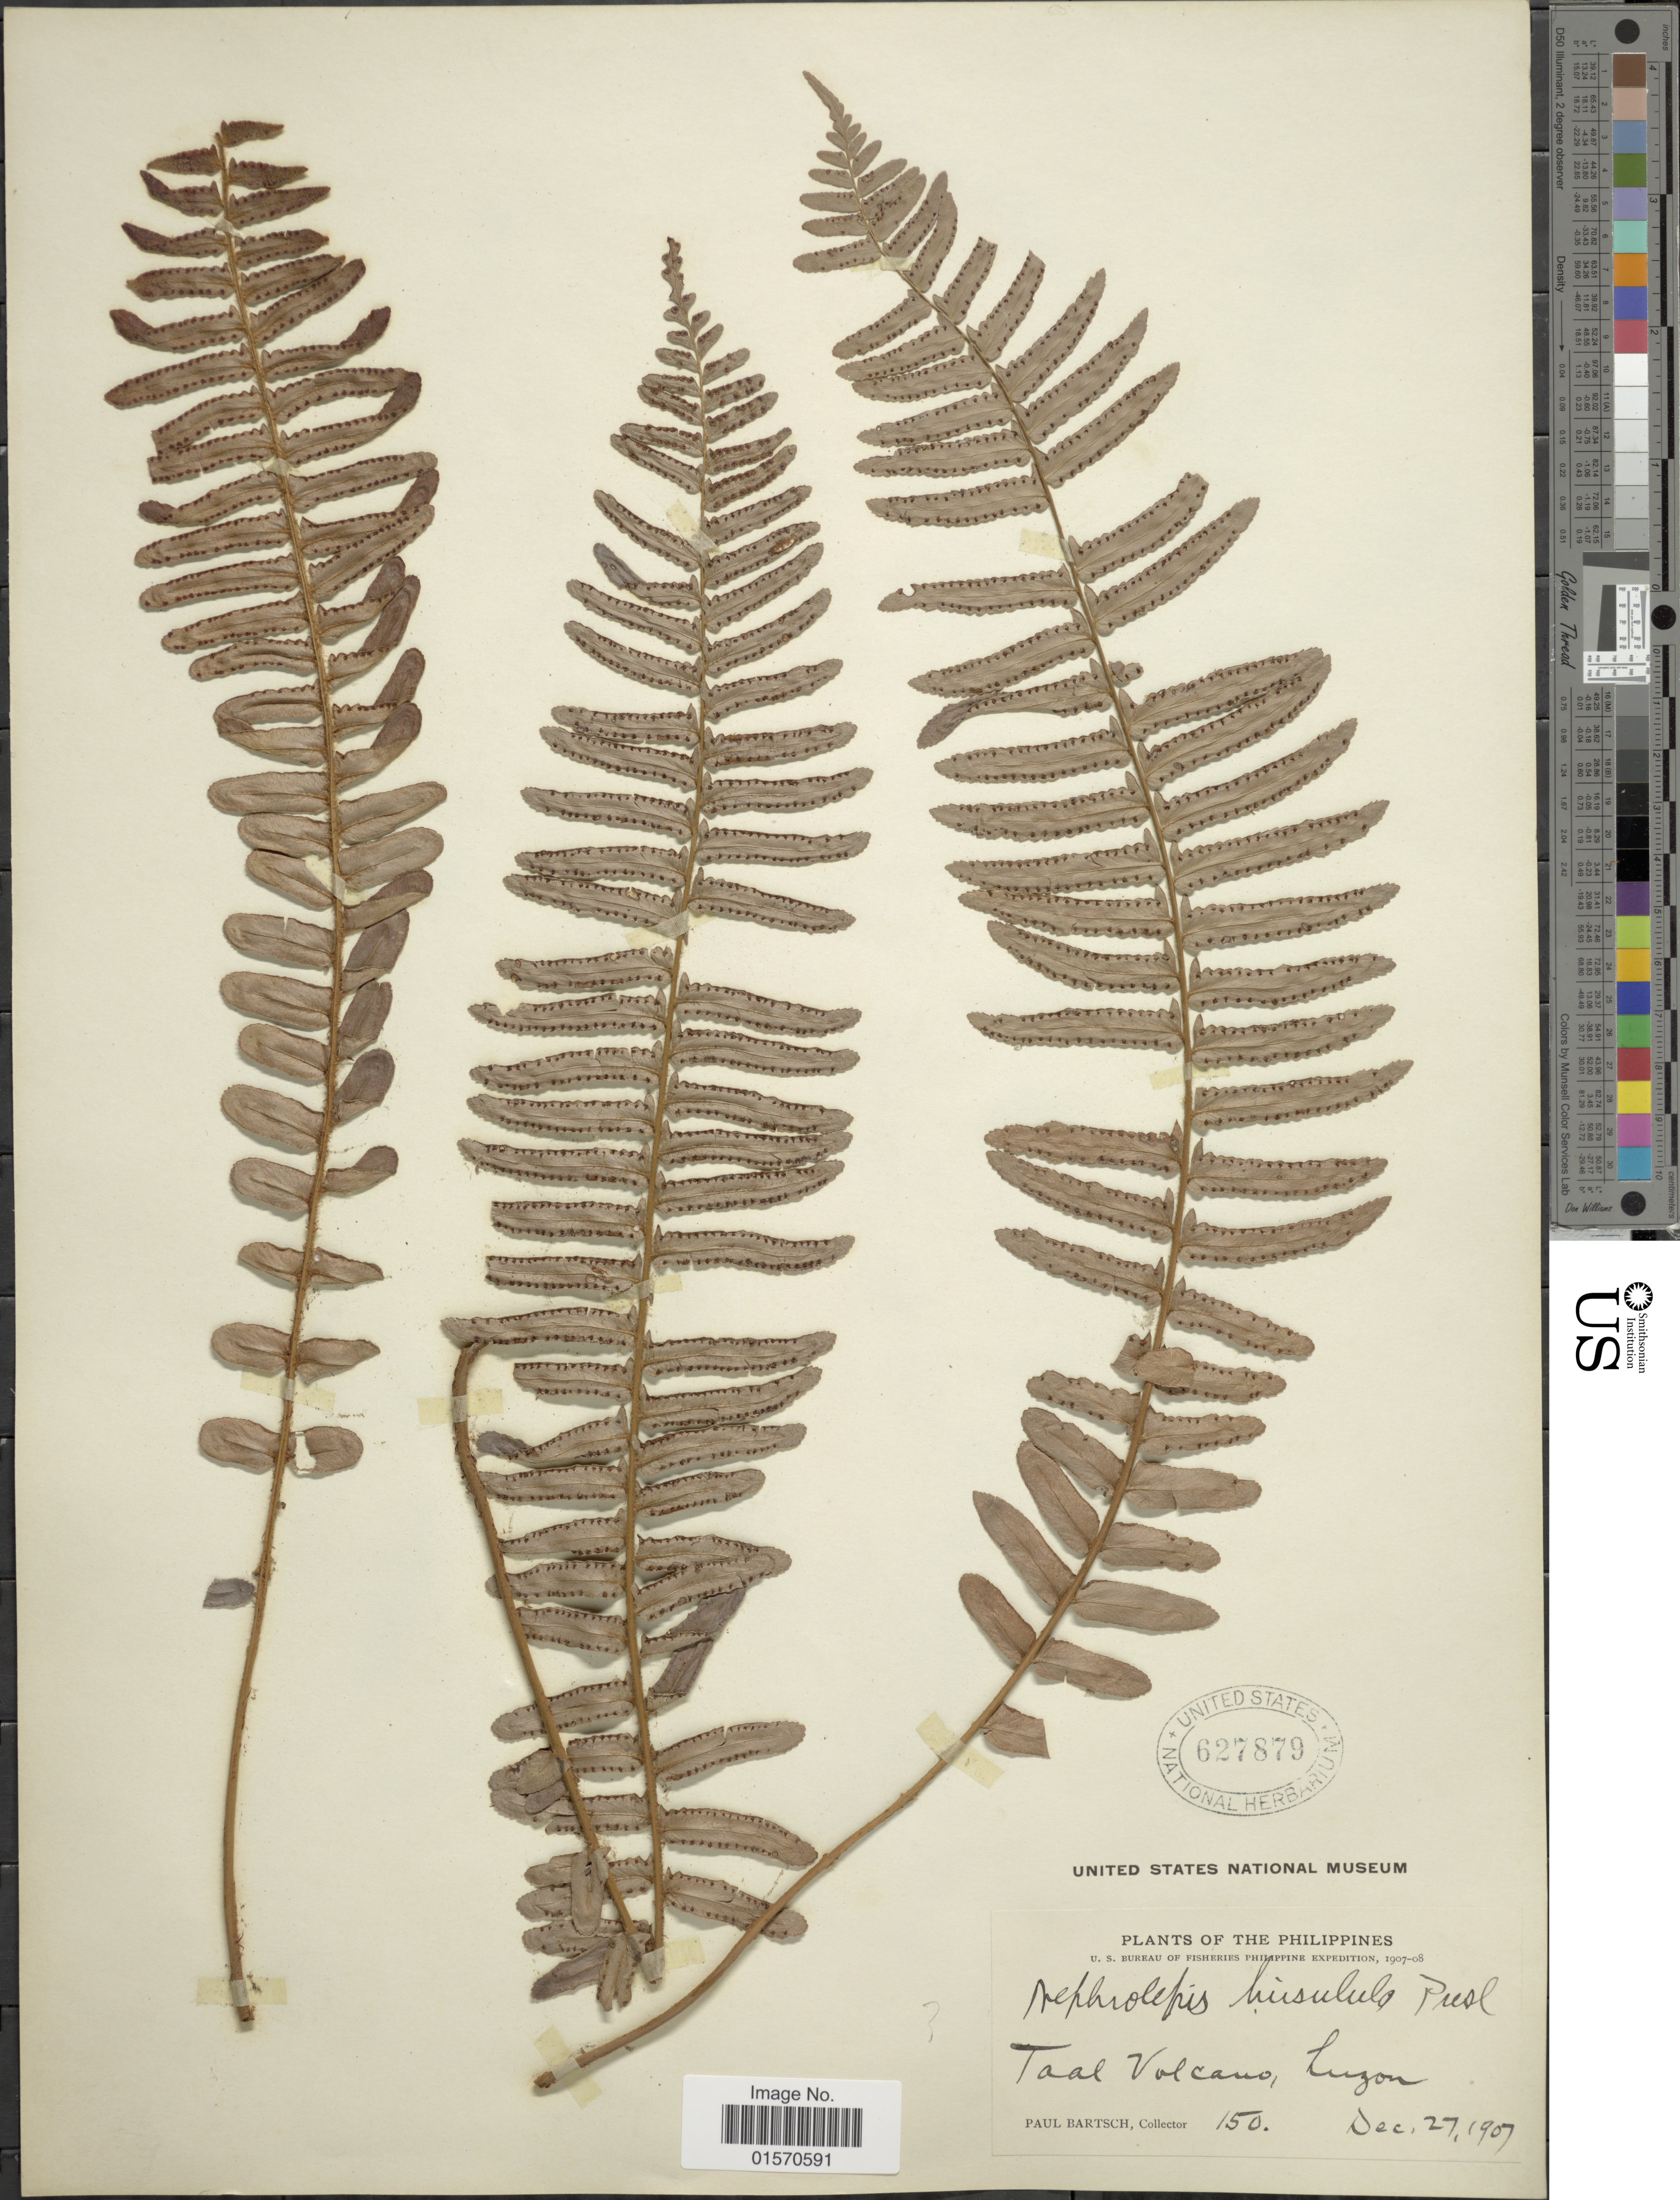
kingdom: Plantae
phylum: Tracheophyta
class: Polypodiopsida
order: Polypodiales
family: Nephrolepidaceae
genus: Nephrolepis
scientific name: Nephrolepis hirsutula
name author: (G. Forst.) C. Presl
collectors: P. Bartsch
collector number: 150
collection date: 1907-12-27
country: Philippines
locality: Taal Volcano, Luzon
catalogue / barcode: US 627879